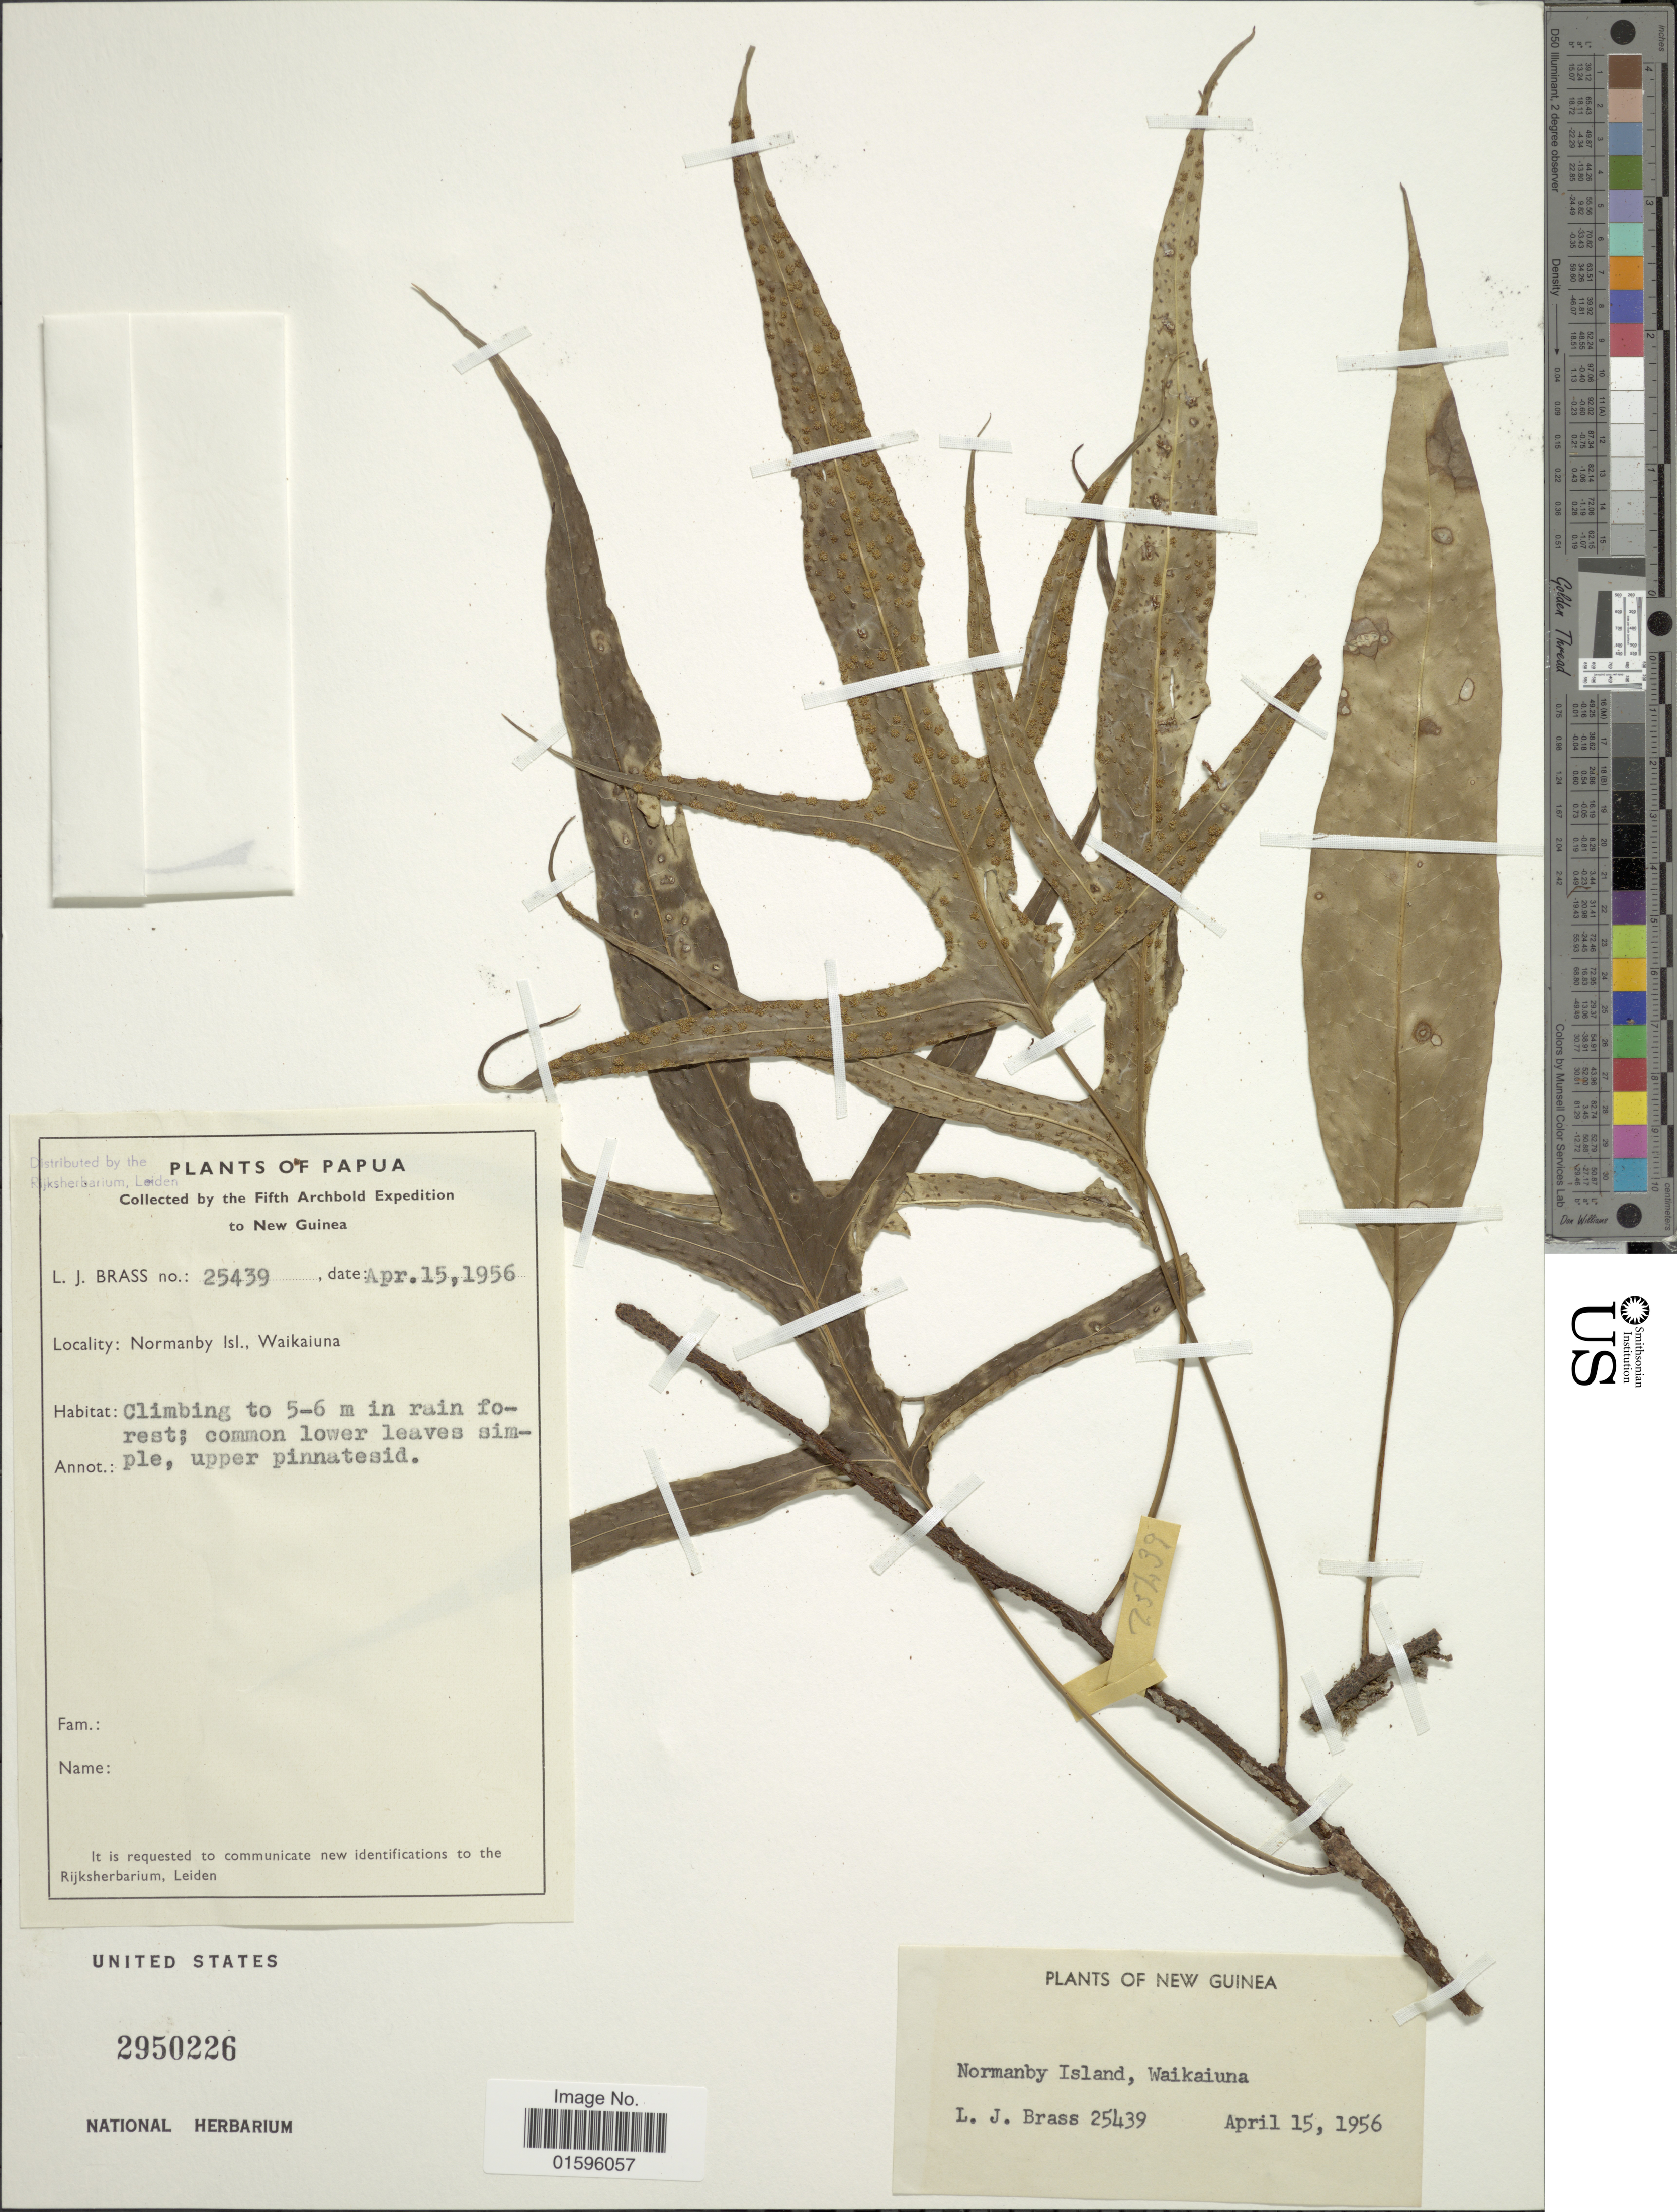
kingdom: Plantae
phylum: Tracheophyta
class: Polypodiopsida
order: Polypodiales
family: Polypodiaceae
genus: Polypodium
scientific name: Polypodium sp.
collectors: L. J. Brass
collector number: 25439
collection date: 1956-04-15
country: Papua New Guinea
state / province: Milne Bay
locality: New Guinea, Normanby Island, Waikaiuna, Papua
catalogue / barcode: US 2950226